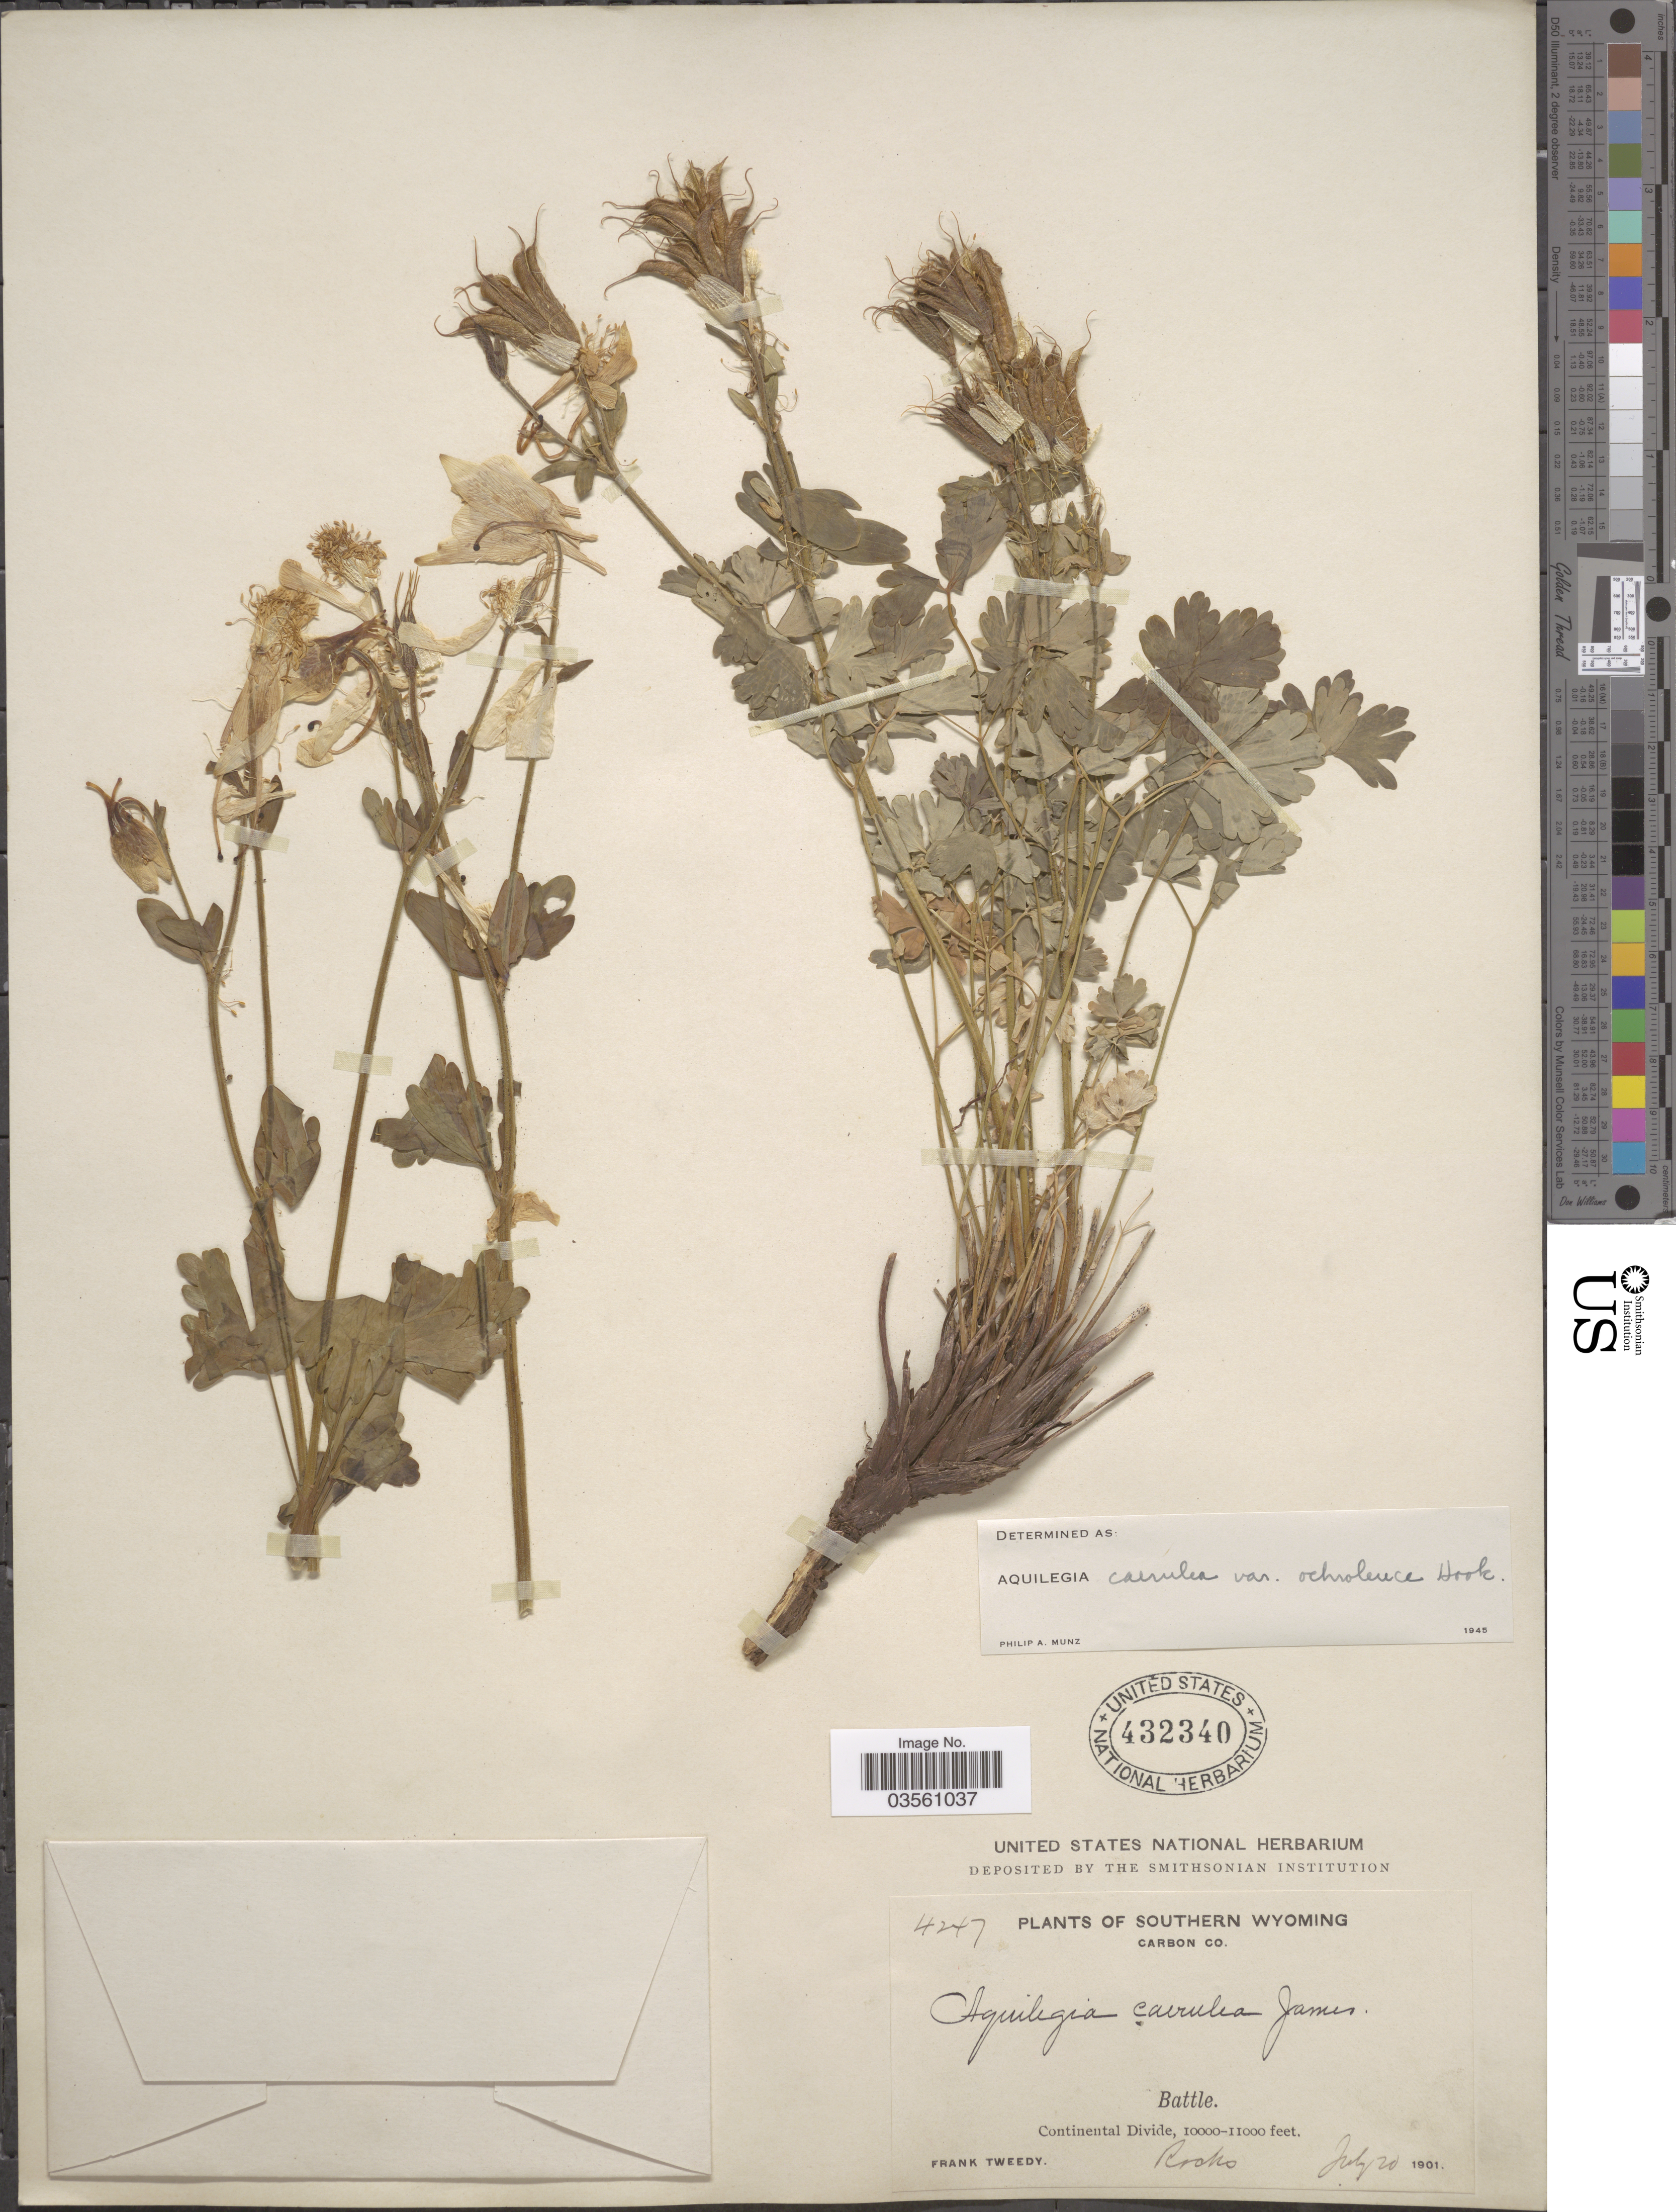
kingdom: Plantae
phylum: Tracheophyta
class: Magnoliopsida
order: Ranunculales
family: Ranunculaceae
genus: Aquilegia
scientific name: Aquilegia coerulea var. ochroleuca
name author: Hook.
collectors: F. Tweedy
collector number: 4247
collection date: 1901-07-20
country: United States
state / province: Wyoming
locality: Southern Wyoming. Carbon Co. Battle. Continental Divide. Rocks.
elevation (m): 3048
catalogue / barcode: US 432340